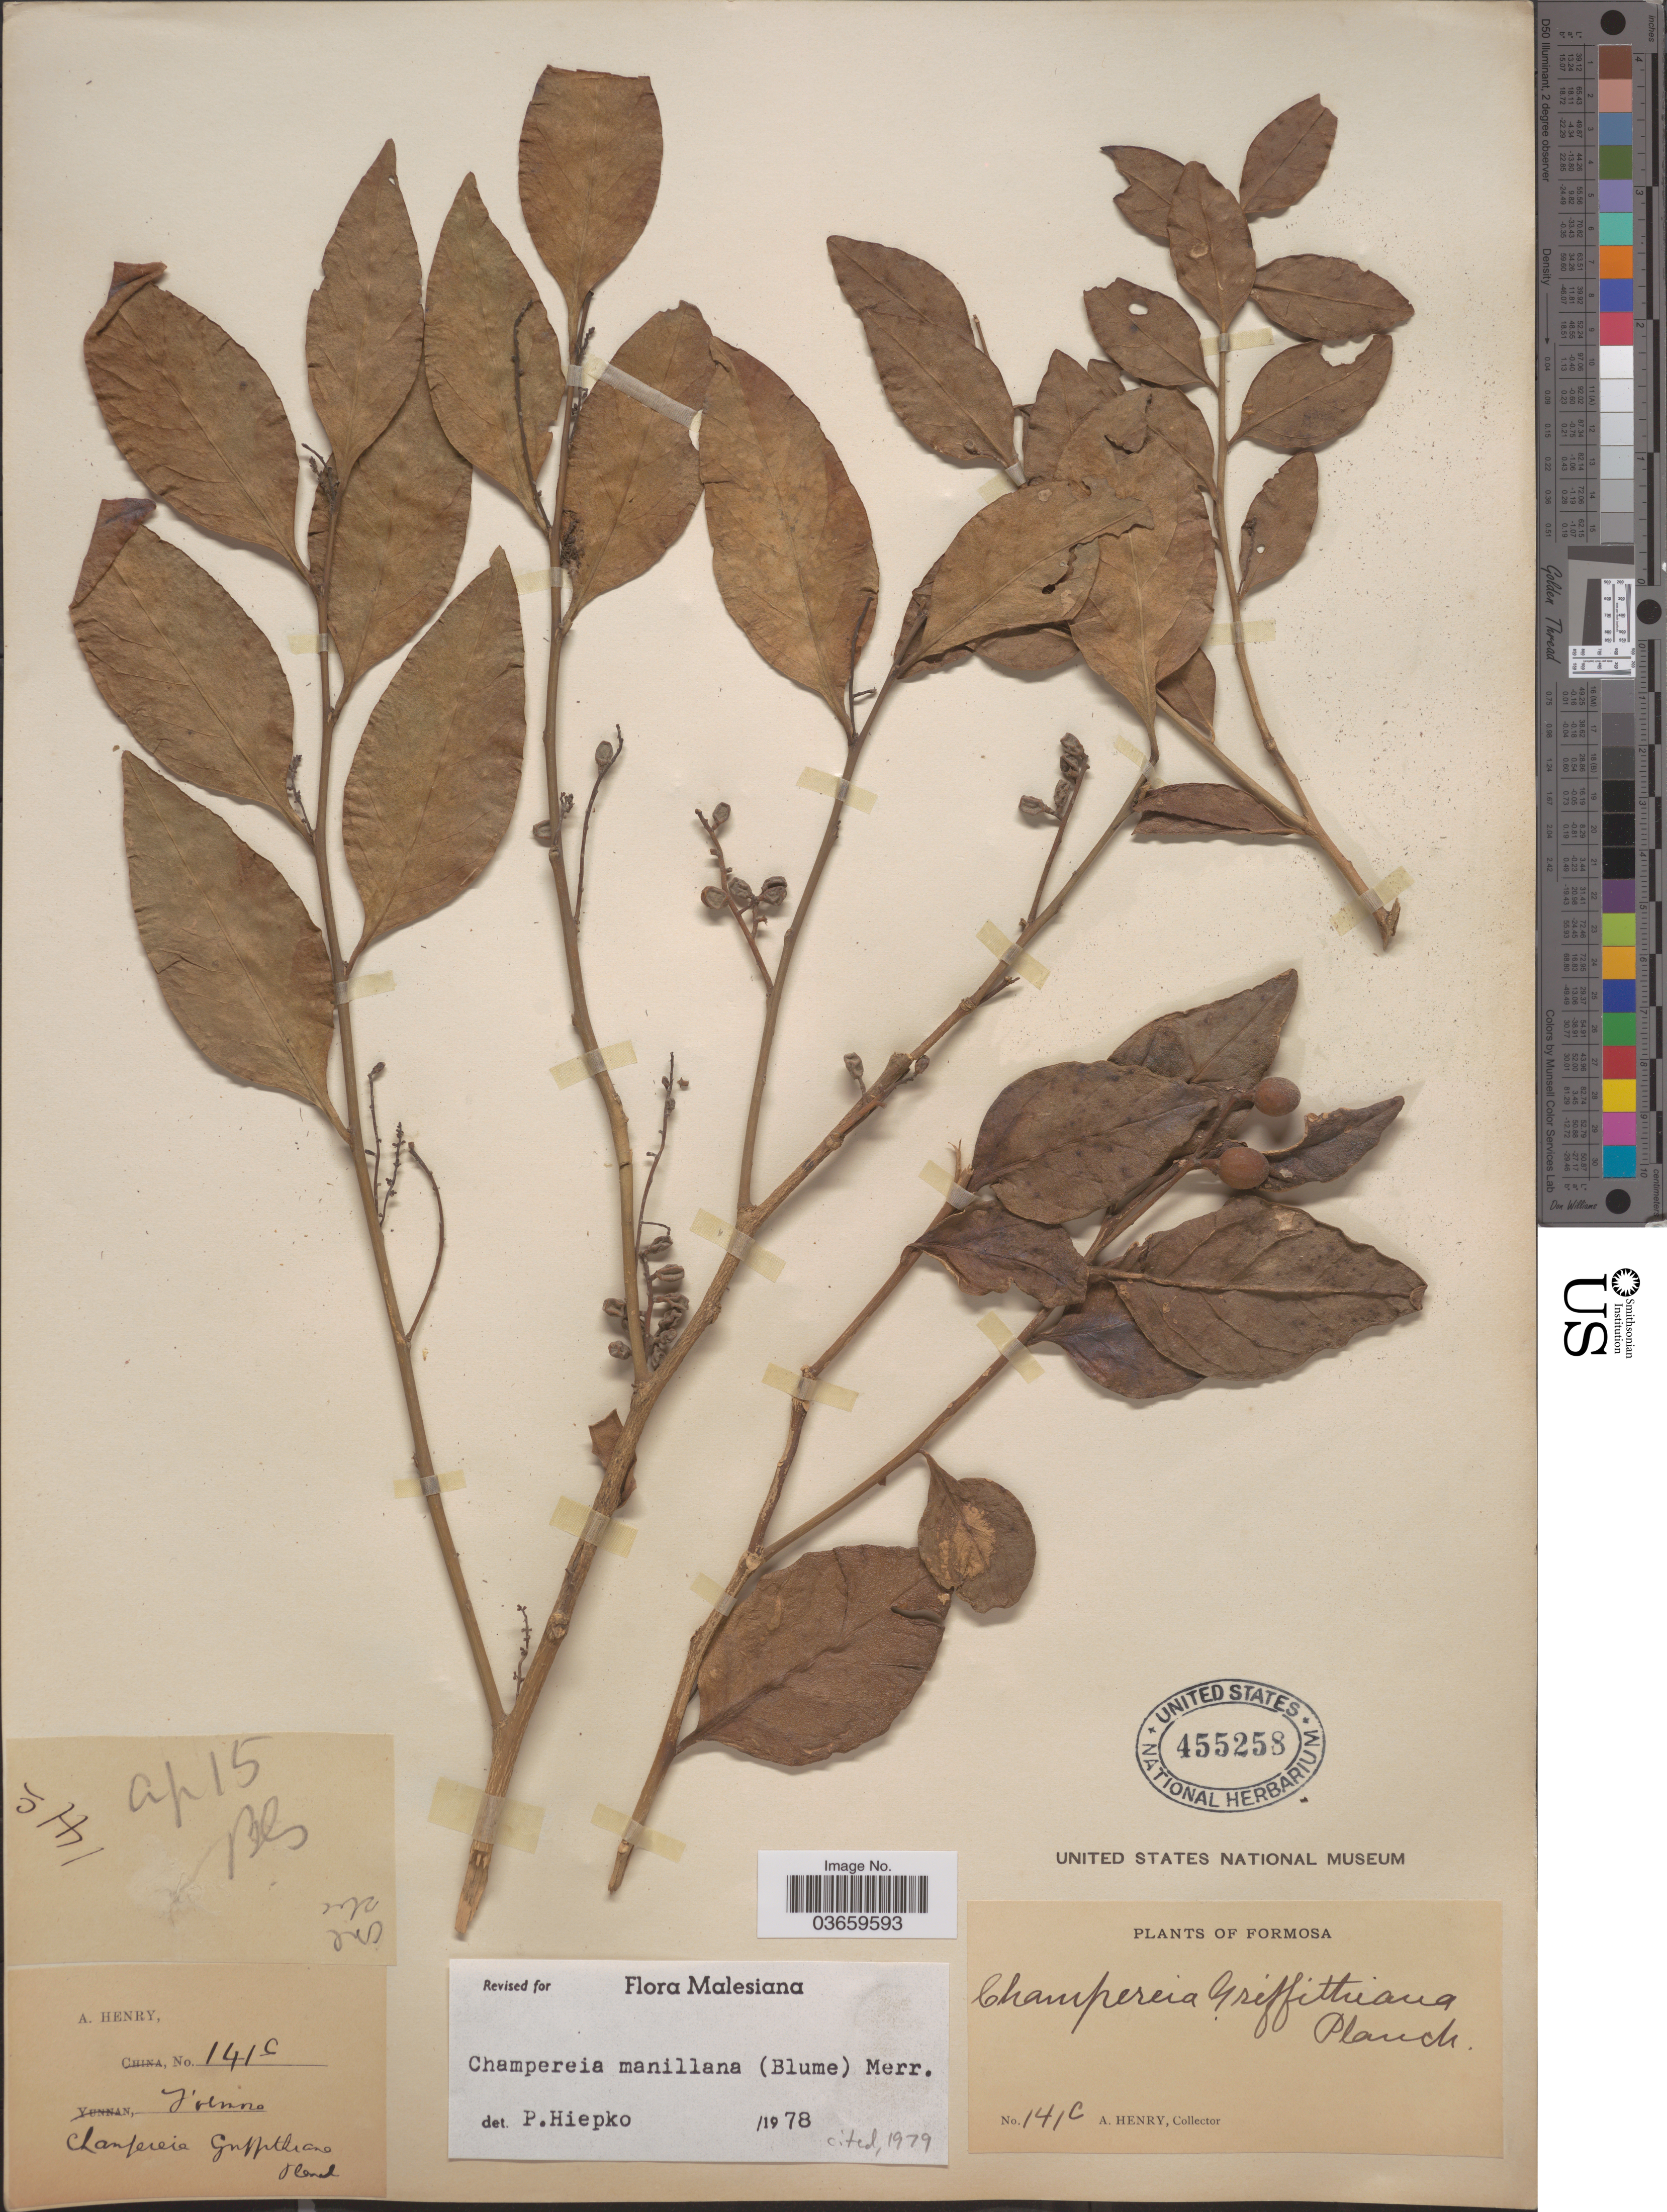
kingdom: Plantae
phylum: Tracheophyta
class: Magnoliopsida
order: Santalales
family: Opiliaceae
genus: Champereia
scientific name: Champereia manillana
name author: (Blume) Merr.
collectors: A. Henry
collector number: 141 C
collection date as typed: Transcribed d/m/y: /4/15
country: Taiwan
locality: Formosa.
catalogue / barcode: US 455258